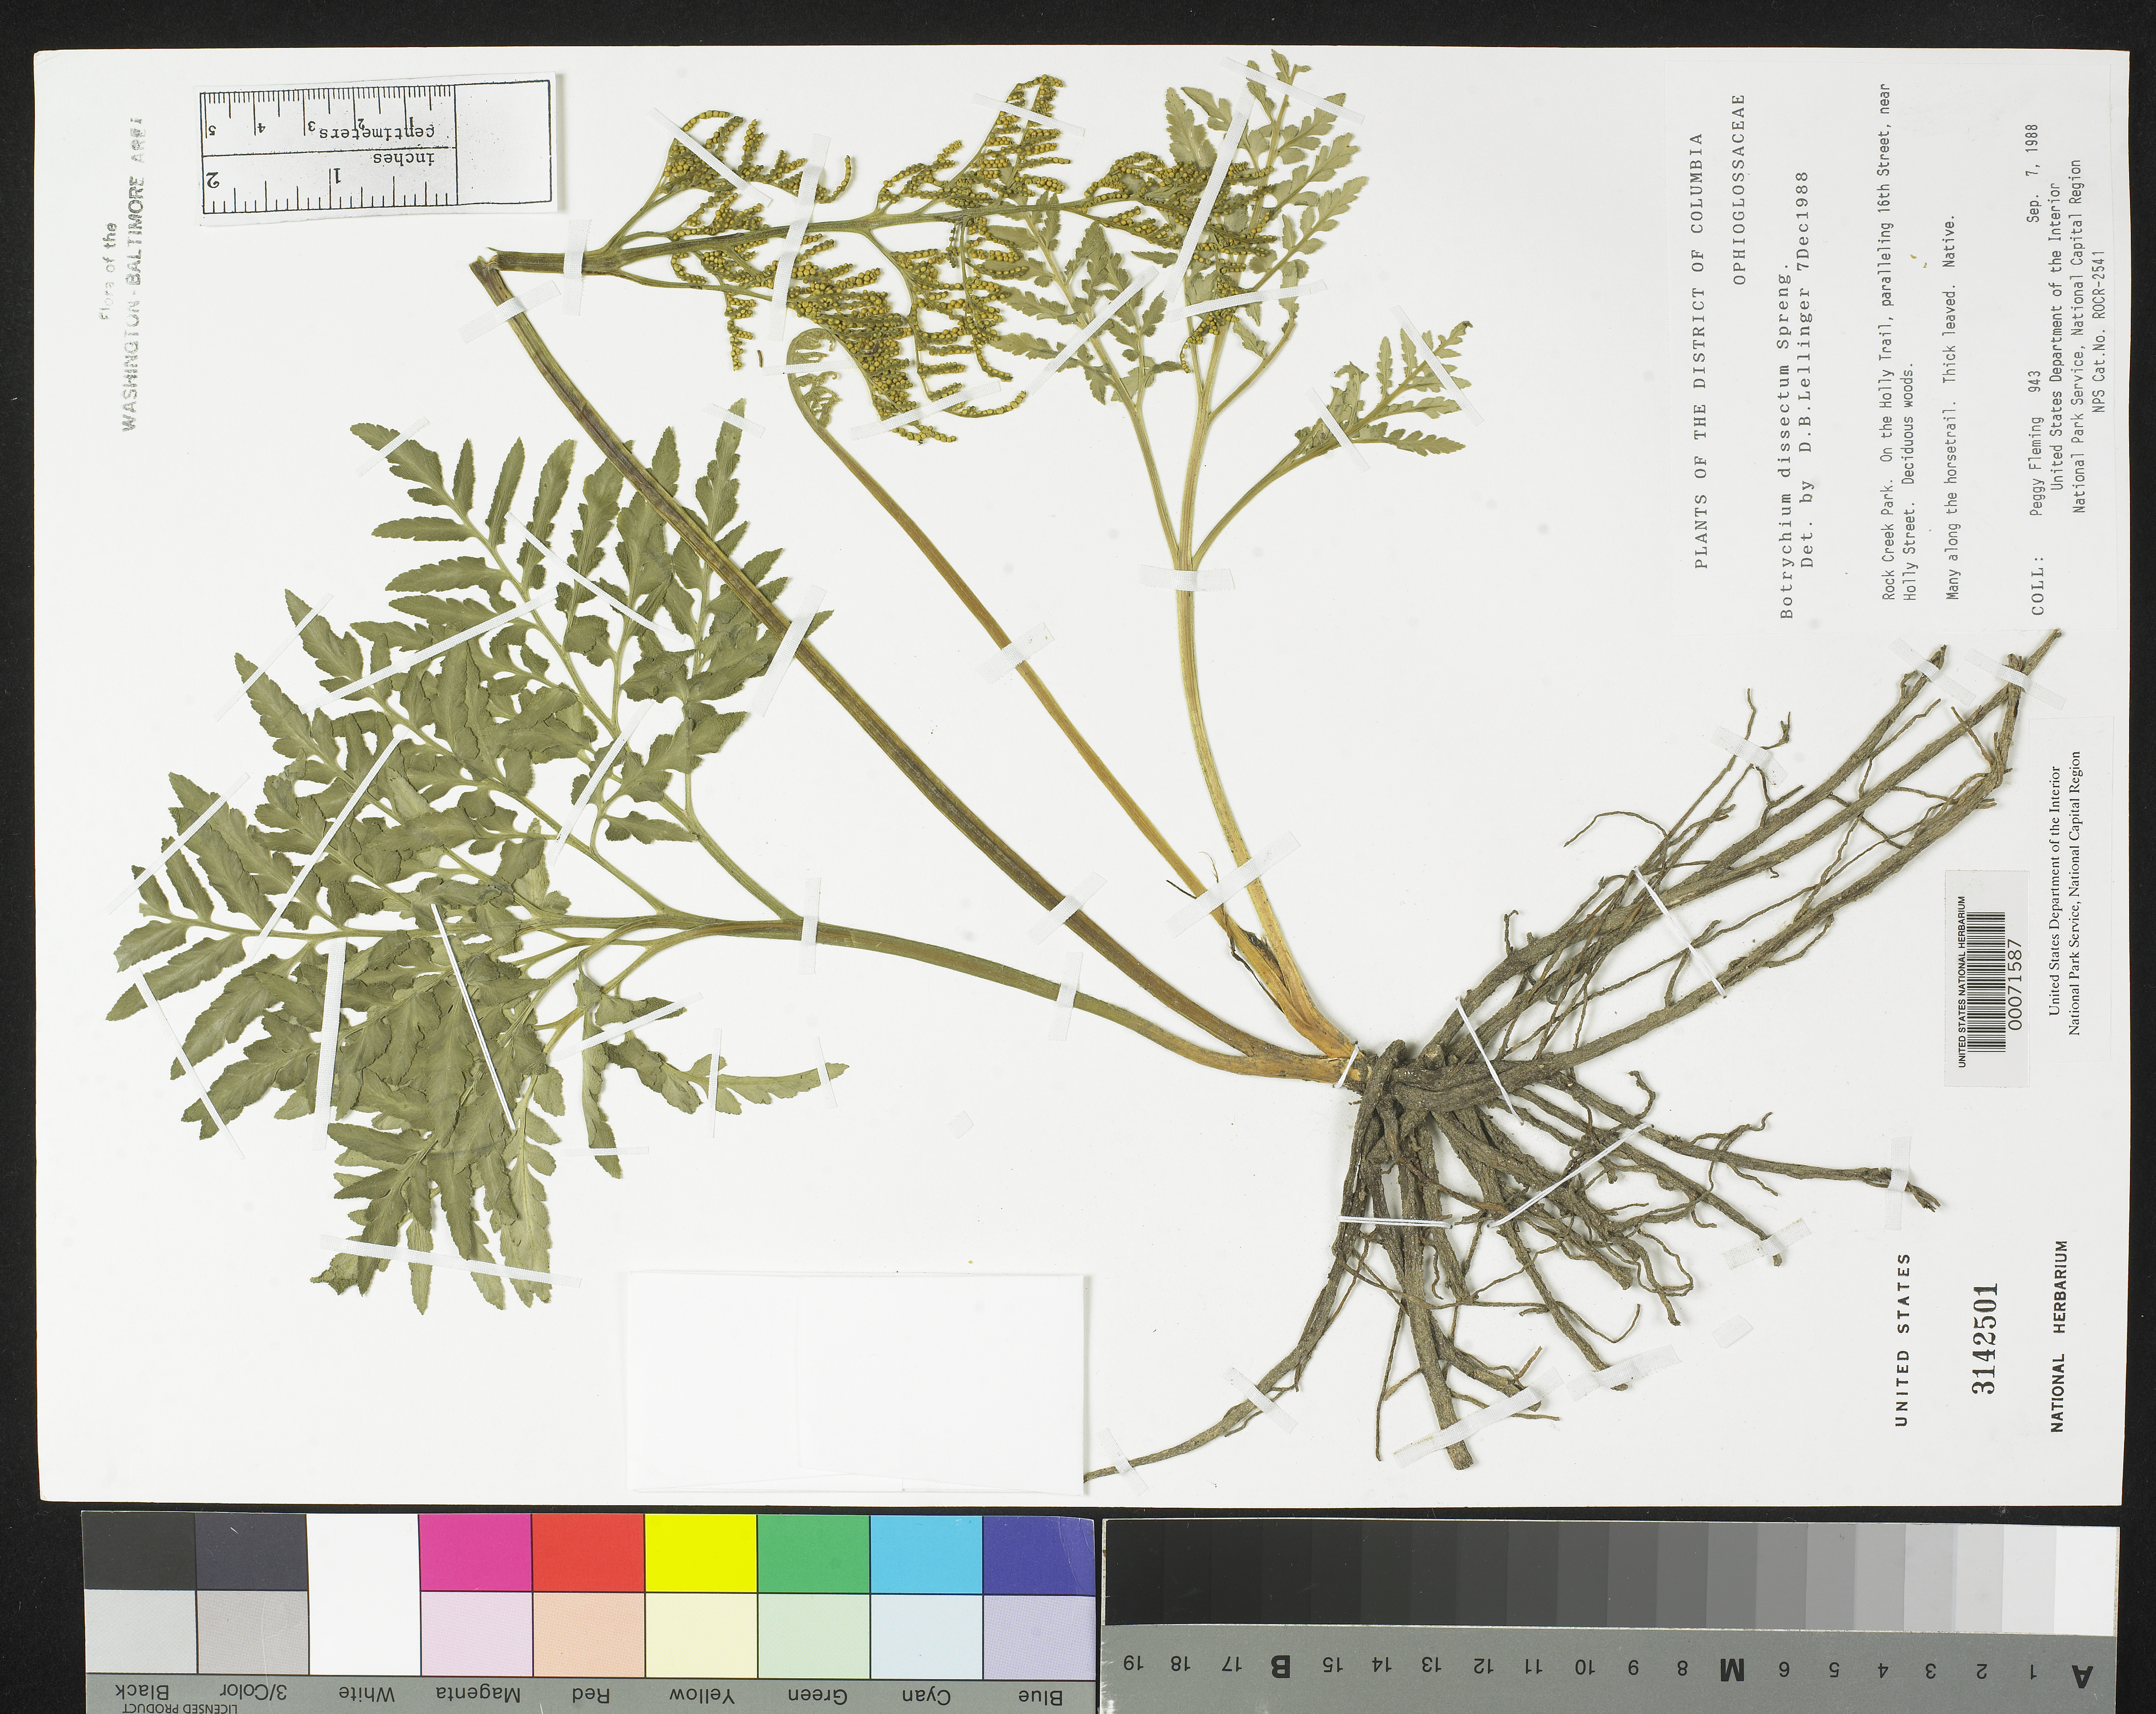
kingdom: Plantae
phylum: Tracheophyta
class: Polypodiopsida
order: Ophioglossales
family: Ophioglossaceae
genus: Botrychium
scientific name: Botrychium dissectum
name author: Spreng.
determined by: Lellinger, David B., (BOT), Smithsonian Institution - National Museum of Natural History (UNITED STATES)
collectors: P. Fleming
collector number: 943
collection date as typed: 07 Sep 1988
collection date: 1988-09-07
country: United States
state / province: District of Columbia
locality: Rock Creek Park, on Holly trail paralleling 16th street near Holly Street Rock Creek Park and Vicinity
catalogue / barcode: US 3142501